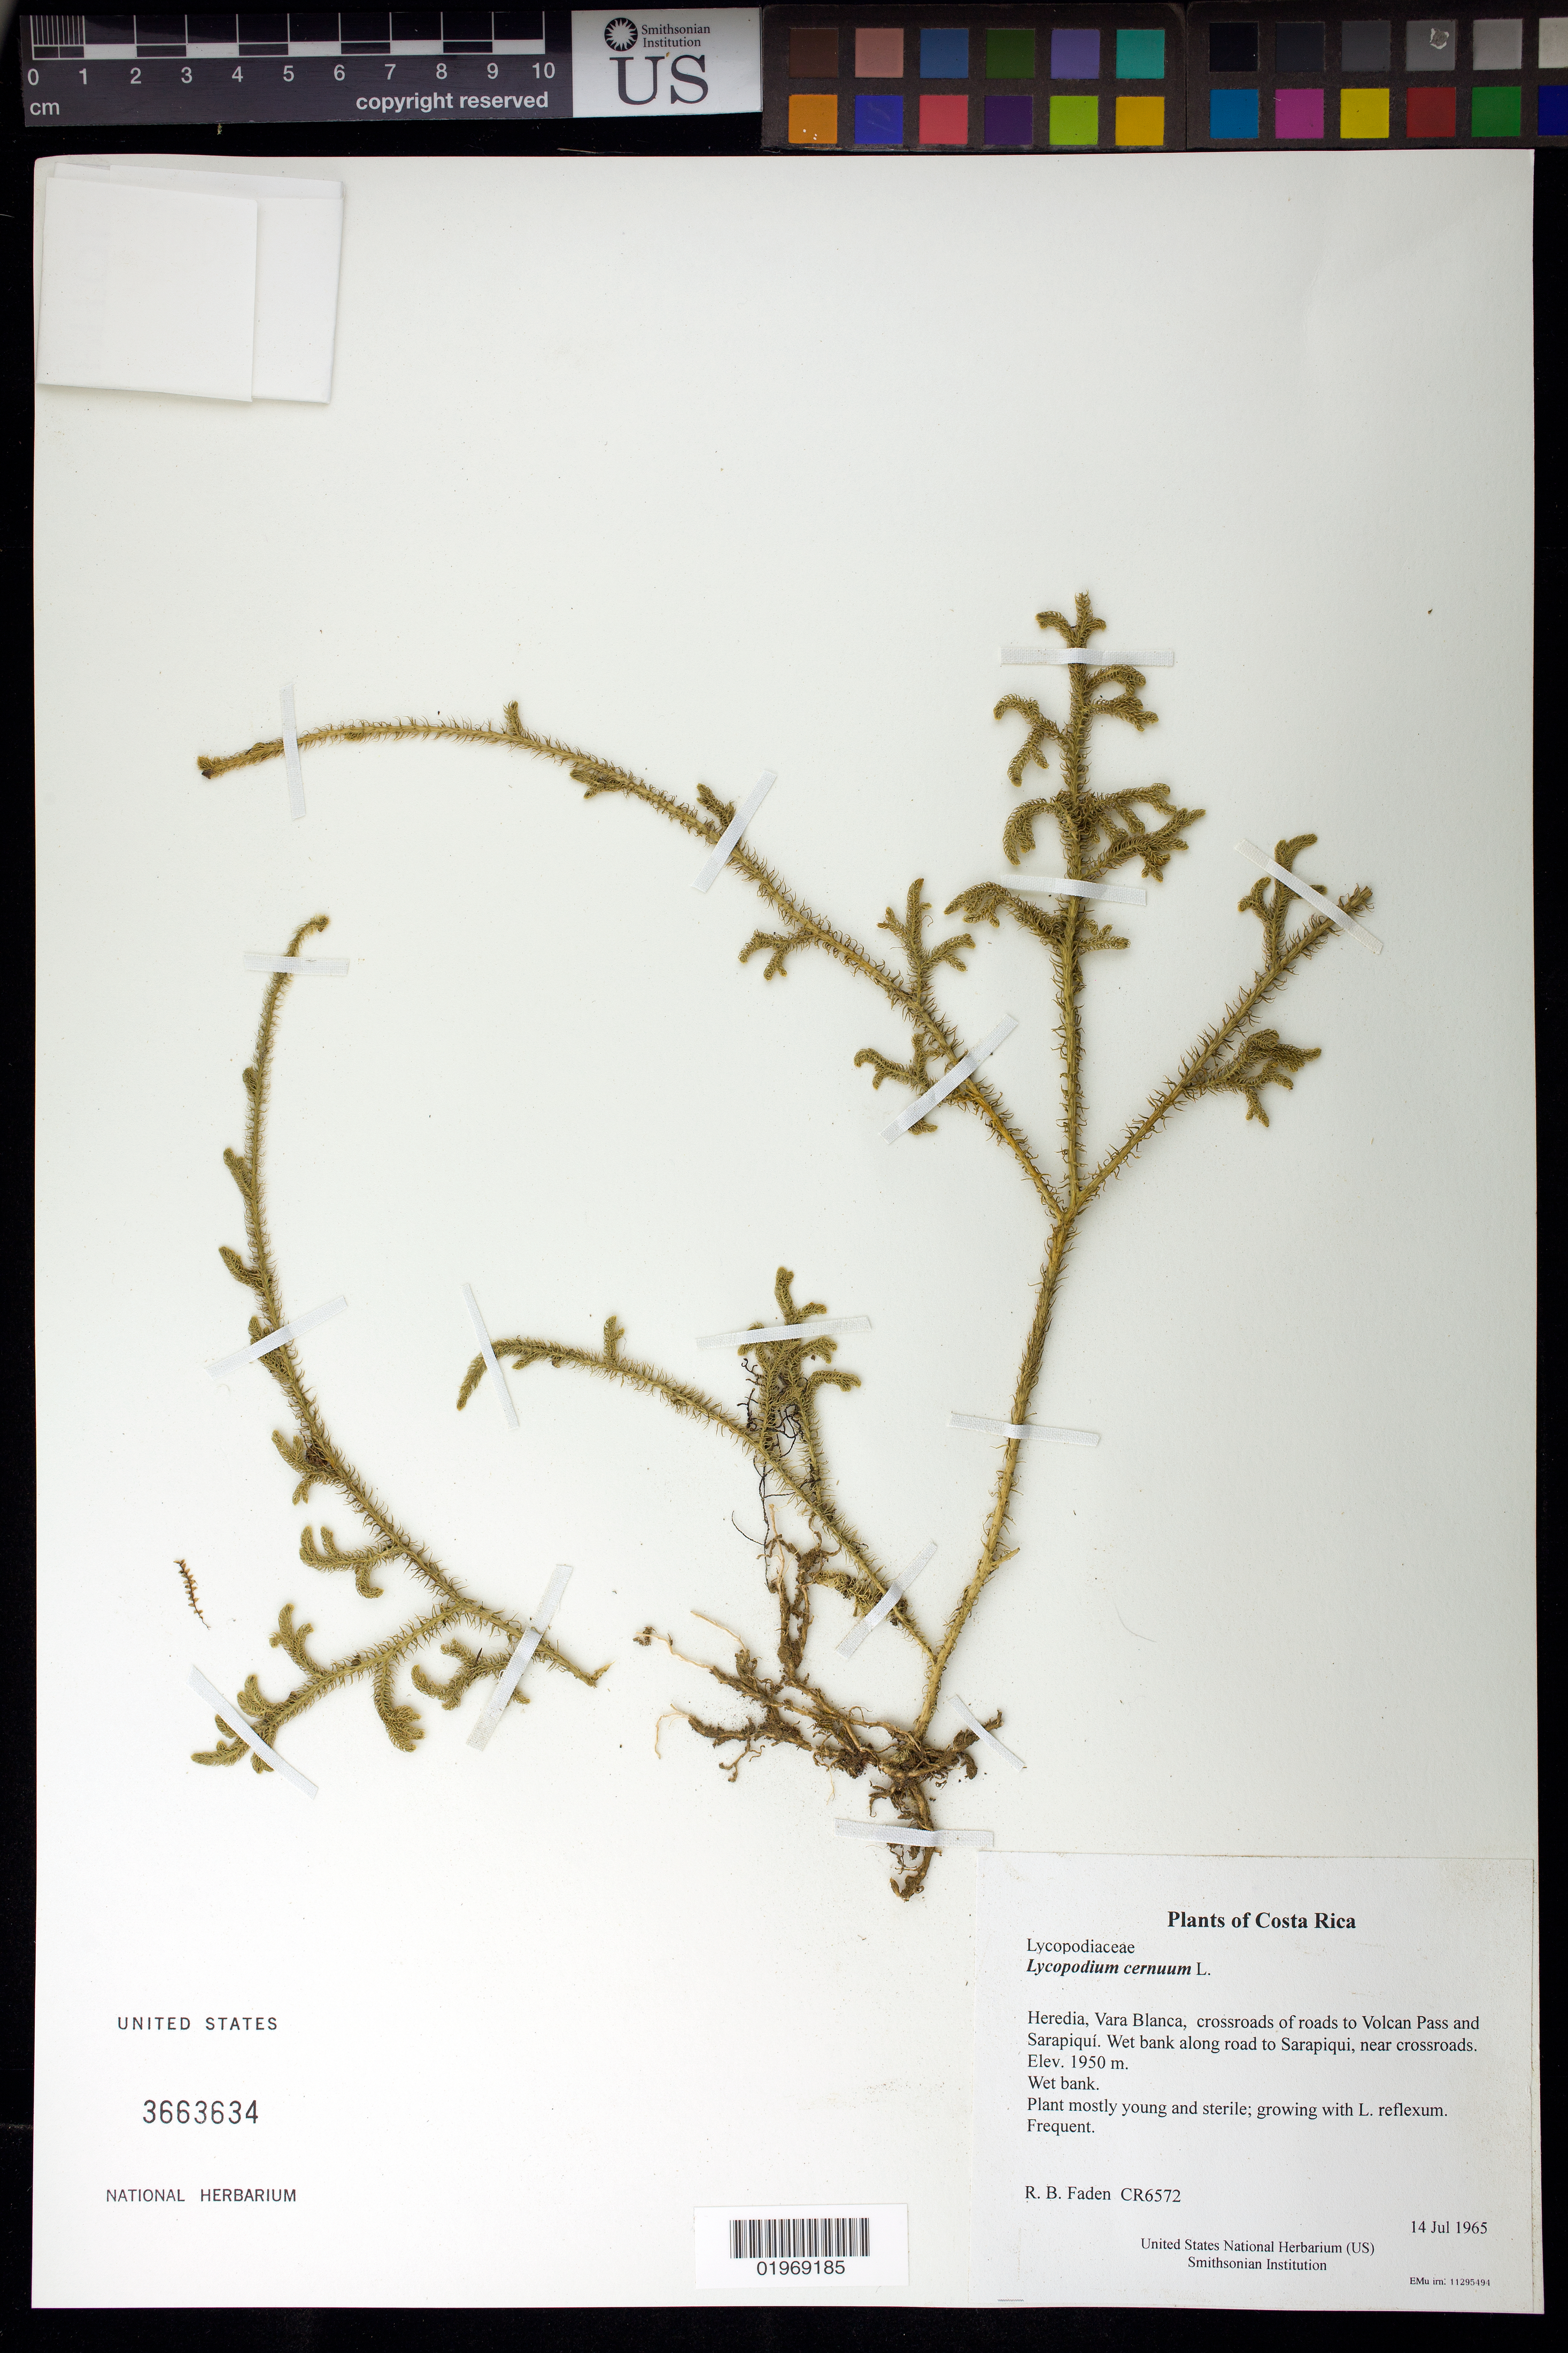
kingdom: Plantae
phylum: Tracheophyta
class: Lycopodiopsida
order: Lycopodiales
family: Lycopodiaceae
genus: Palhinhaea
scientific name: Palhinhaea cernua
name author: (L.) Vasc. & Franco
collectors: R. B. Faden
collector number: CR6572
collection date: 1965-07-14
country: Costa Rica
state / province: Heredia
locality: Vara Blanca, crossroads of roads to Volcan Pass and Sarapiquí. Wet bank along road to Sarapiqui, near crossroads.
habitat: Wet bank.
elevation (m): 1950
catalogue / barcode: US 3663634